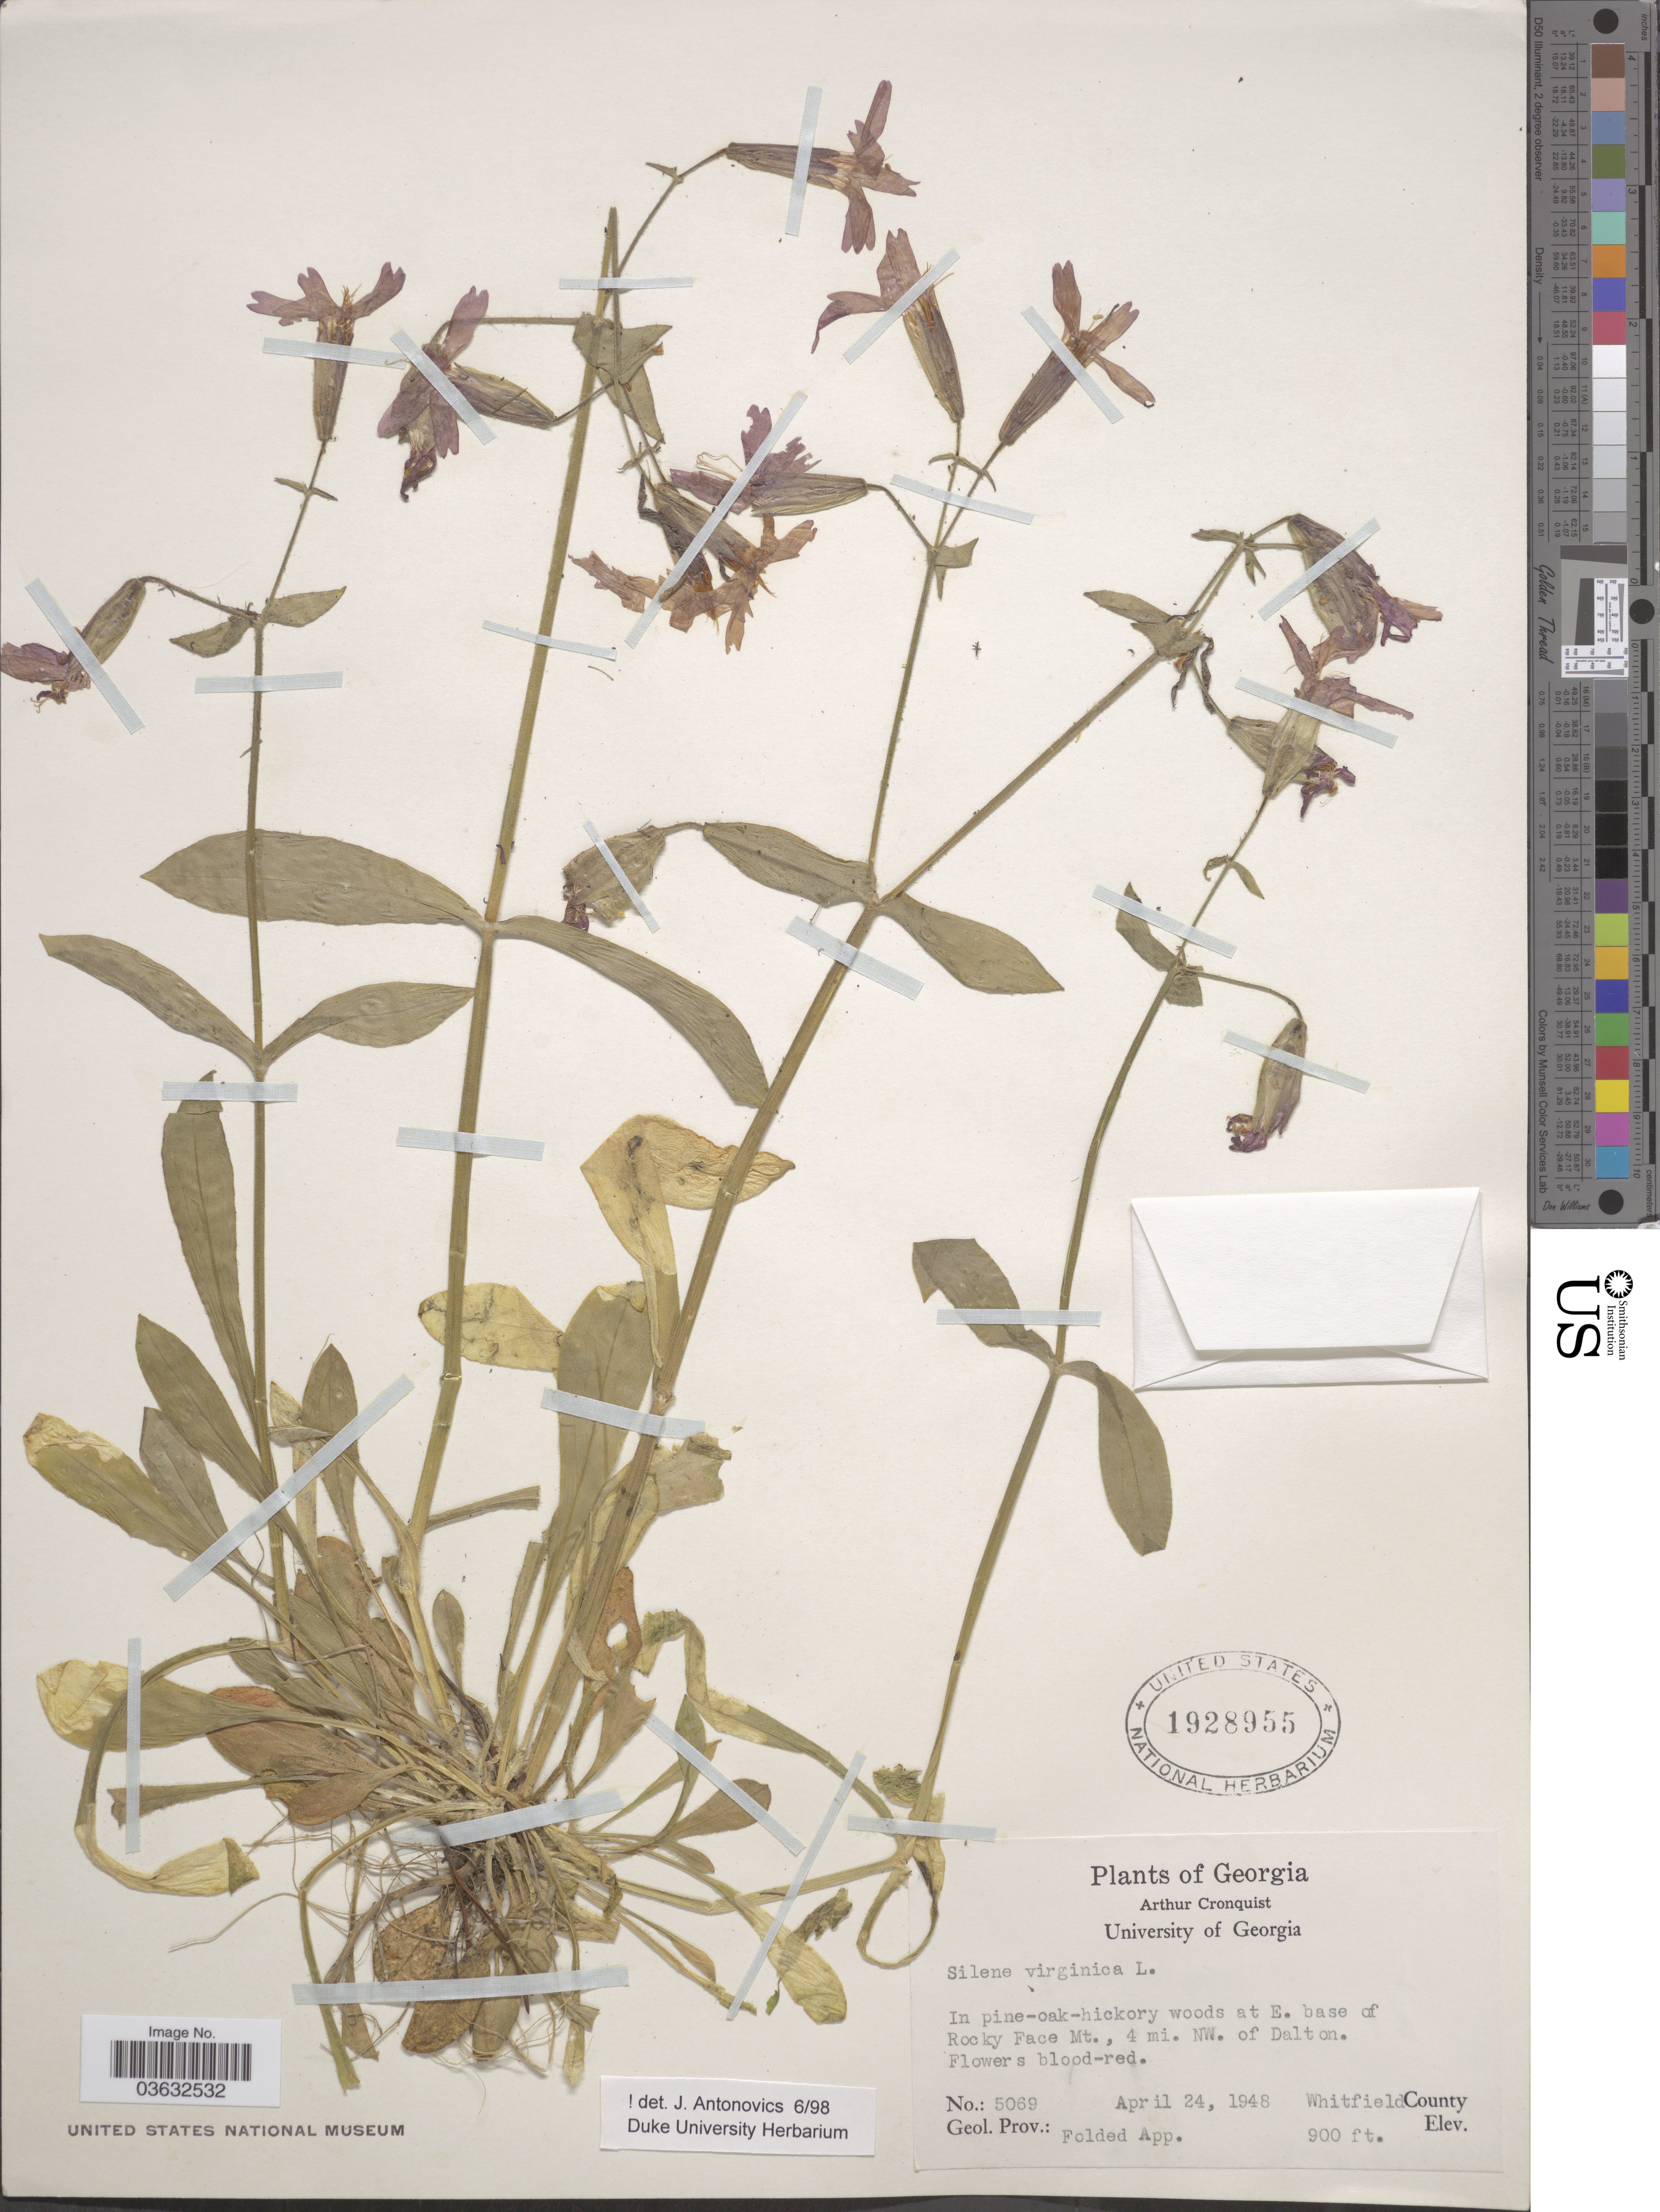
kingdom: Plantae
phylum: Tracheophyta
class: Magnoliopsida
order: Caryophyllales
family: Caryophyllaceae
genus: Silene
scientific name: Silene virginica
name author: L.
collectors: A. J. Cronquist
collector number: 5069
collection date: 1948-04-24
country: United States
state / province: Georgia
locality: In pine-oak-hickory woods at E. base of Rocky Face Mt., 4 mi. NW. of Dalton. Whitfield County. Geol. Prov.: Folded App.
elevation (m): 274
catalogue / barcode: US 1928955